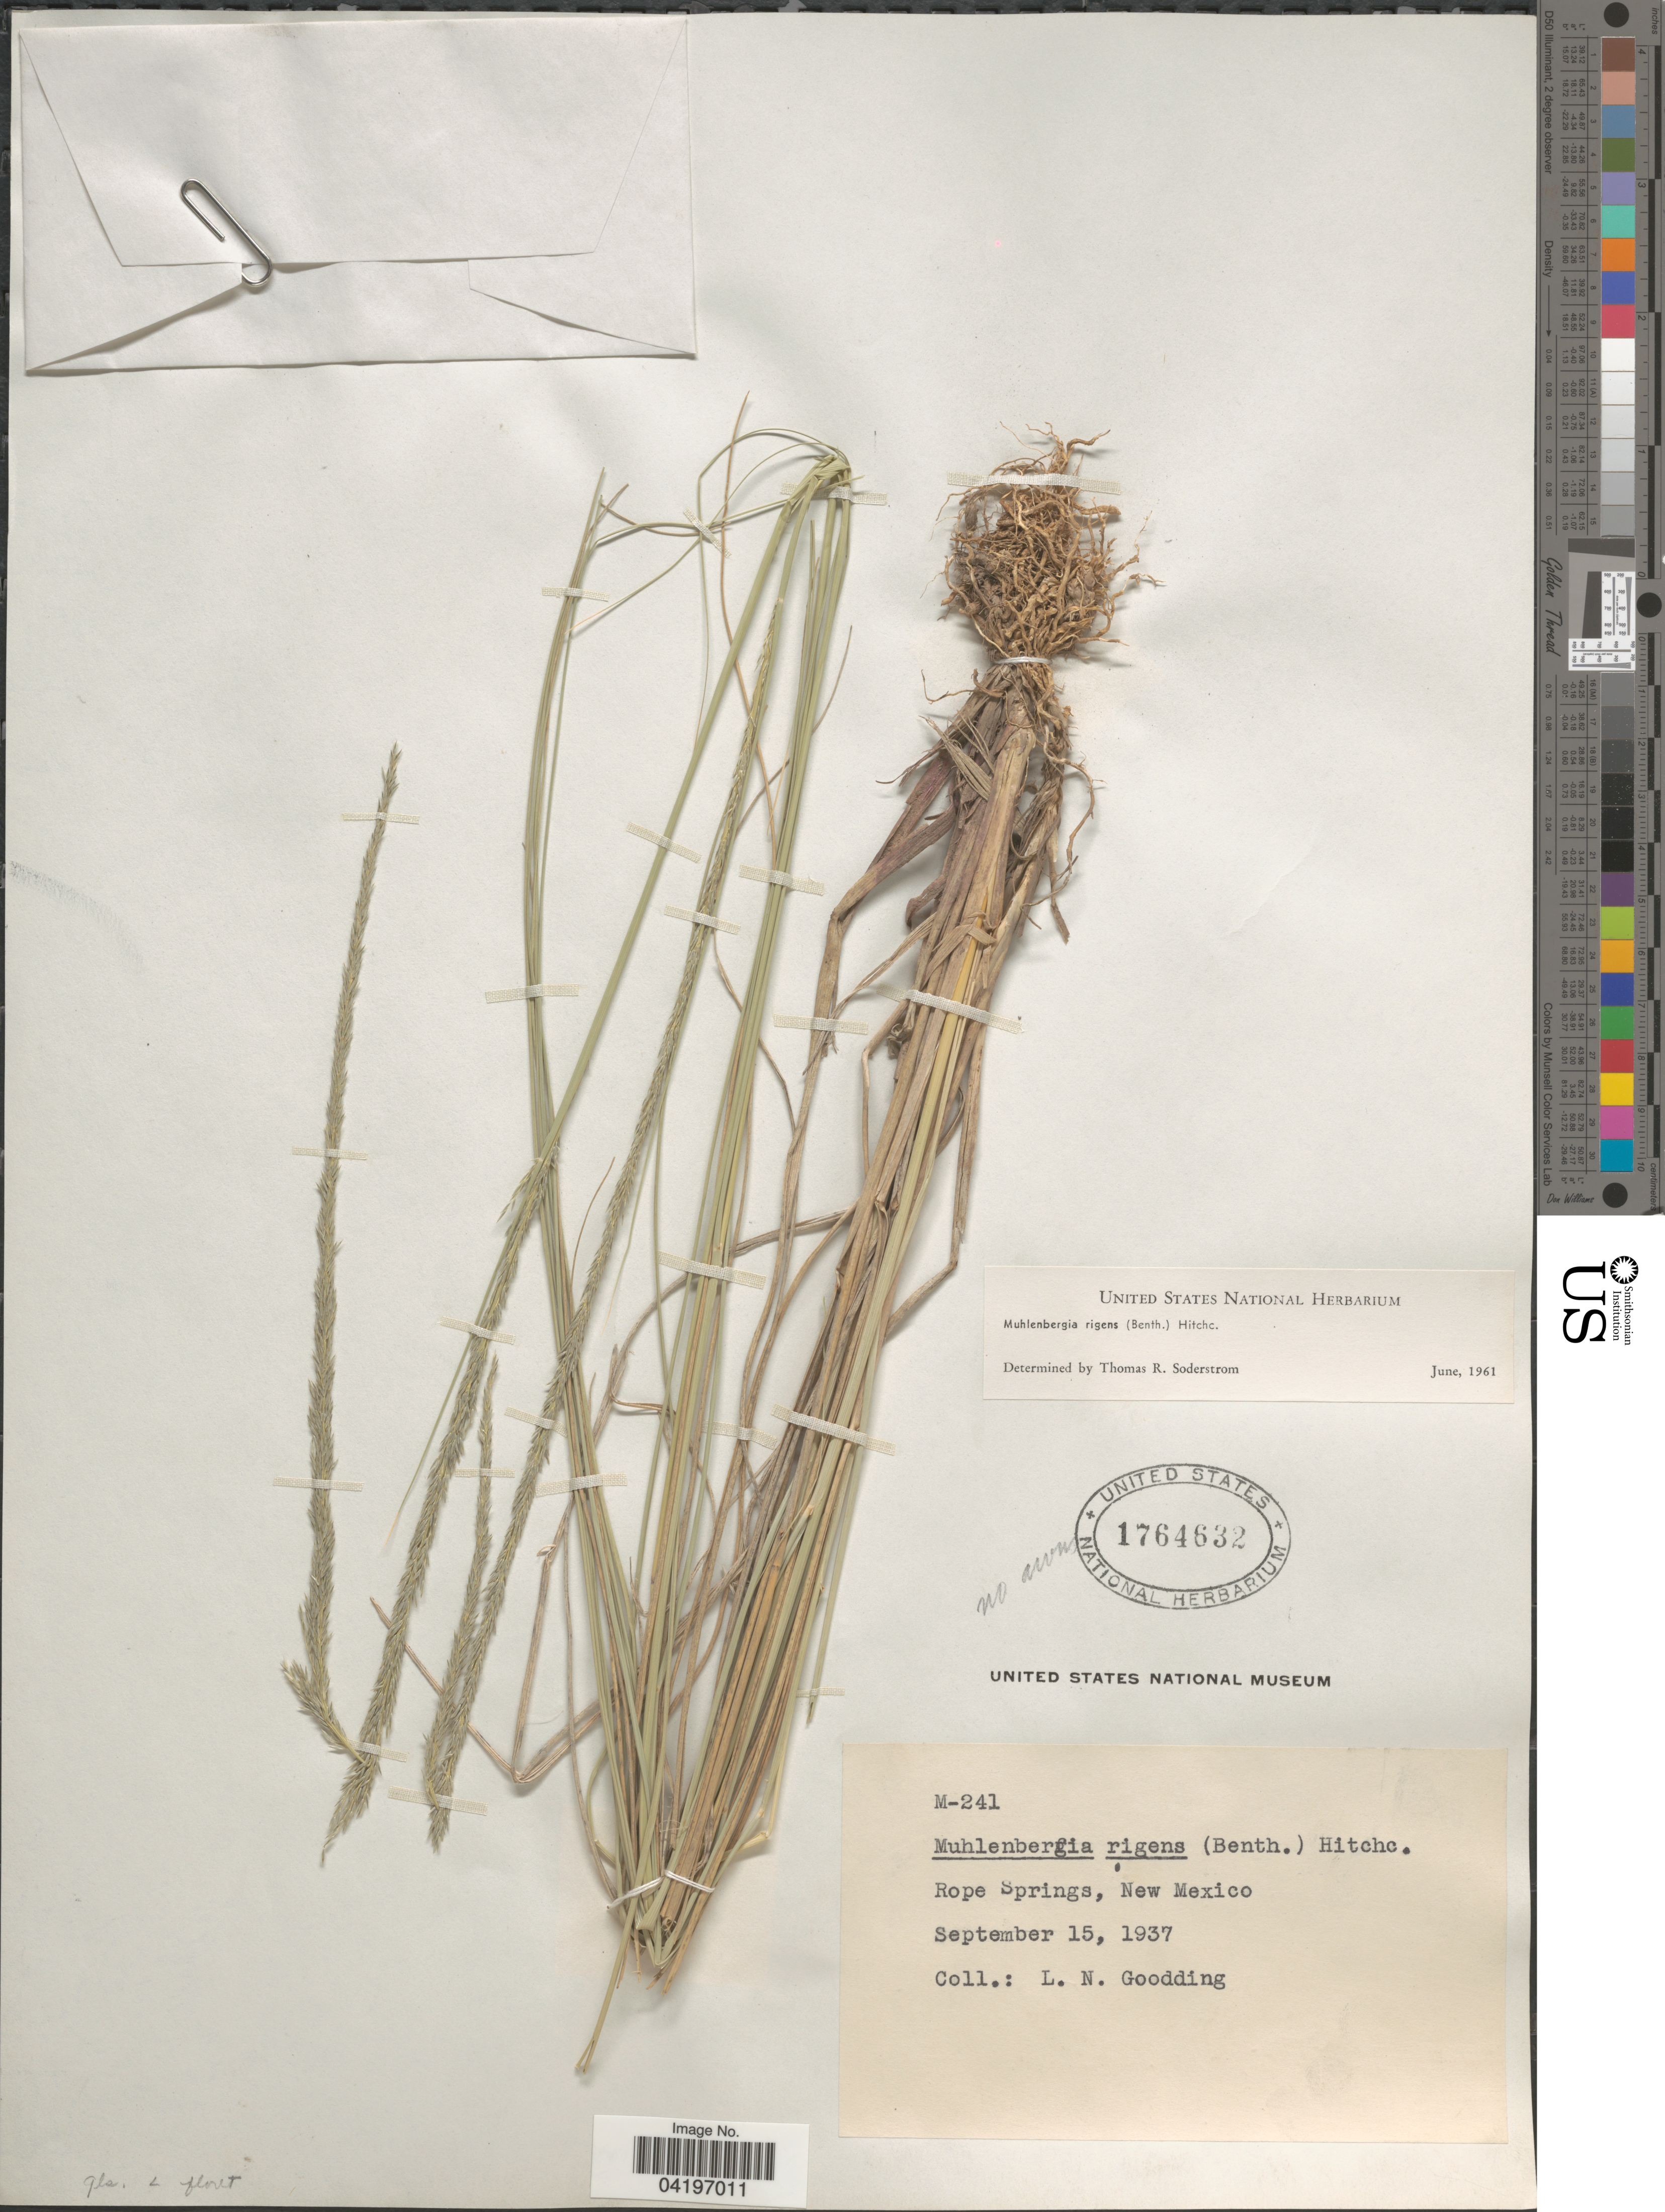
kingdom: Plantae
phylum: Tracheophyta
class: Liliopsida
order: Poales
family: Poaceae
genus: Muhlenbergia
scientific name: Muhlenbergia rigens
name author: (Benth.) Hitchc.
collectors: L. N. Goodding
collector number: M-241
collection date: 1937-09-15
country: United States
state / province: New Mexico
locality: Rope Springs.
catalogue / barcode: US 1764632